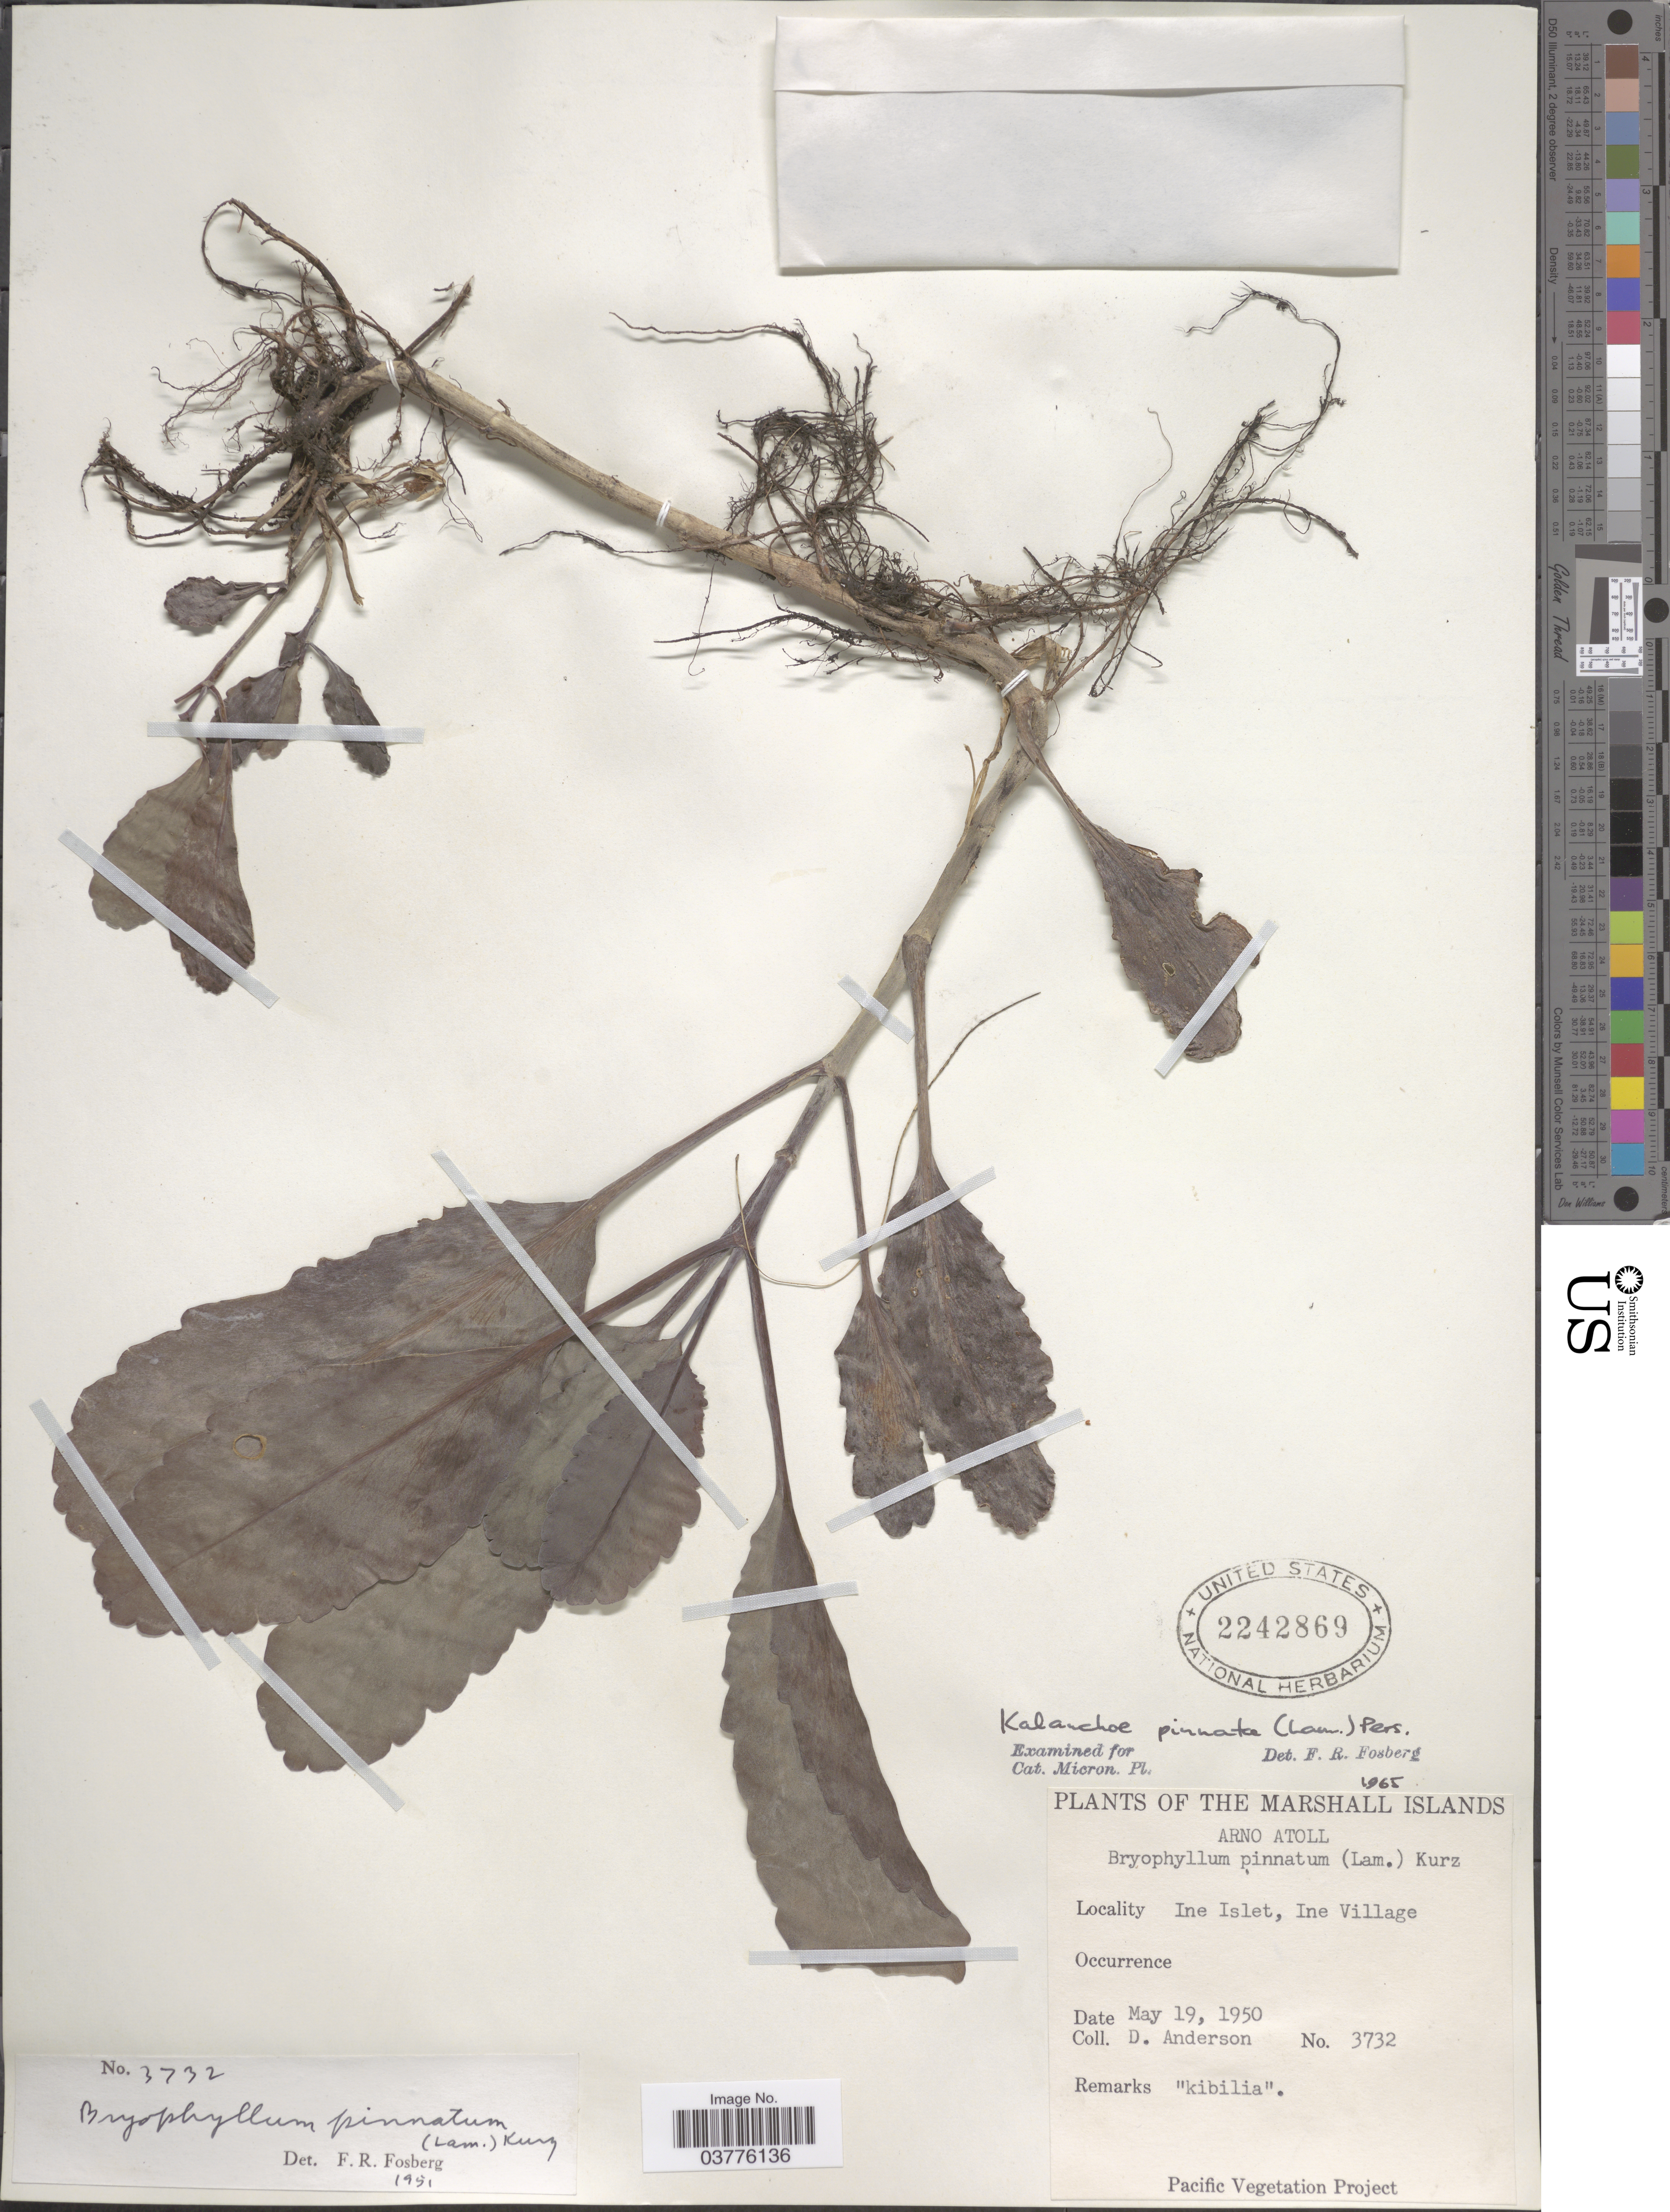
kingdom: Plantae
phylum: Tracheophyta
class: Magnoliopsida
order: Saxifragales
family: Crassulaceae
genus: Kalanchoe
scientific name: Kalanchoe pinnata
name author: (Lam.) Pers.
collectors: D. Anderson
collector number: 3732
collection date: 1950-05-19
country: Marshall Islands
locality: The Marshall Islands. Arno Atoll. Ine Islet, Ine Village.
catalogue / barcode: US 2242869